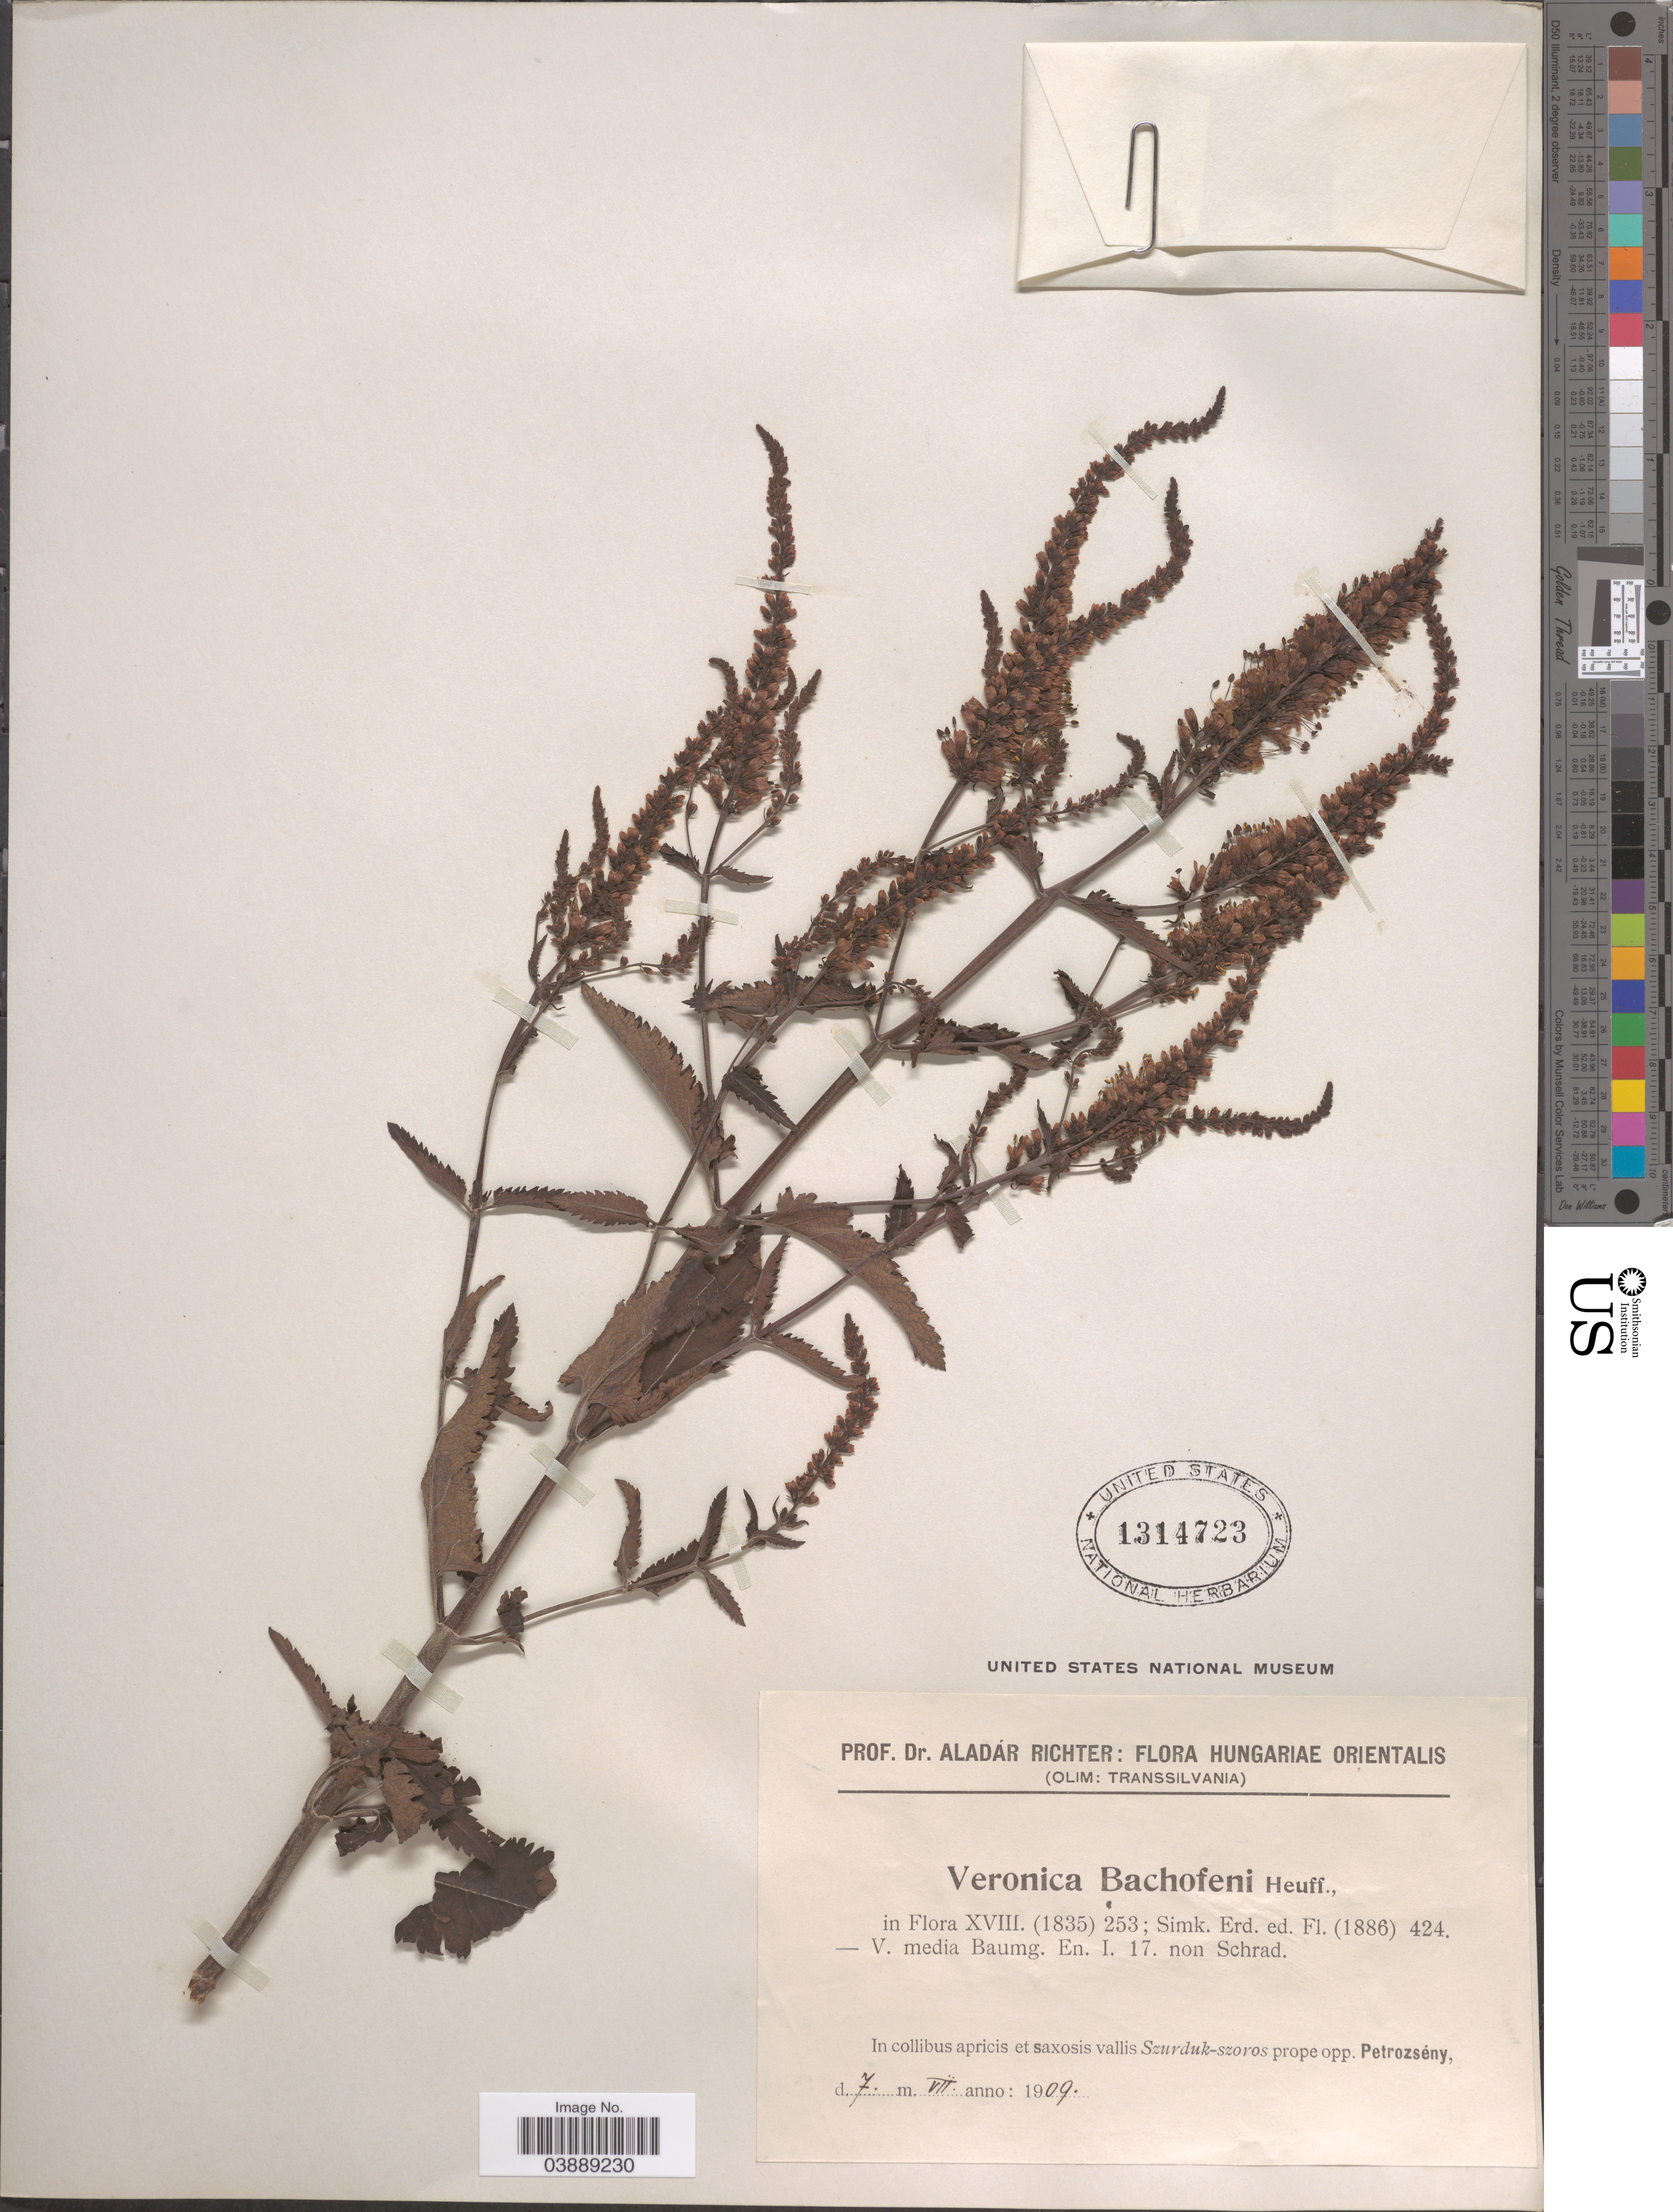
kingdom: Plantae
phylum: Tracheophyta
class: Magnoliopsida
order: Lamiales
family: Plantaginaceae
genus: Veronica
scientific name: Veronica bachofenii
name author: Heuff.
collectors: A. Richter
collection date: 1909-07-07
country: Hungary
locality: Hungariae Orientalis. (Olim: Transsilvania). In collibus apricis et saxosis vallis Szurduk-szoros prope opp. Petrozseny.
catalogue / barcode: US 1314723